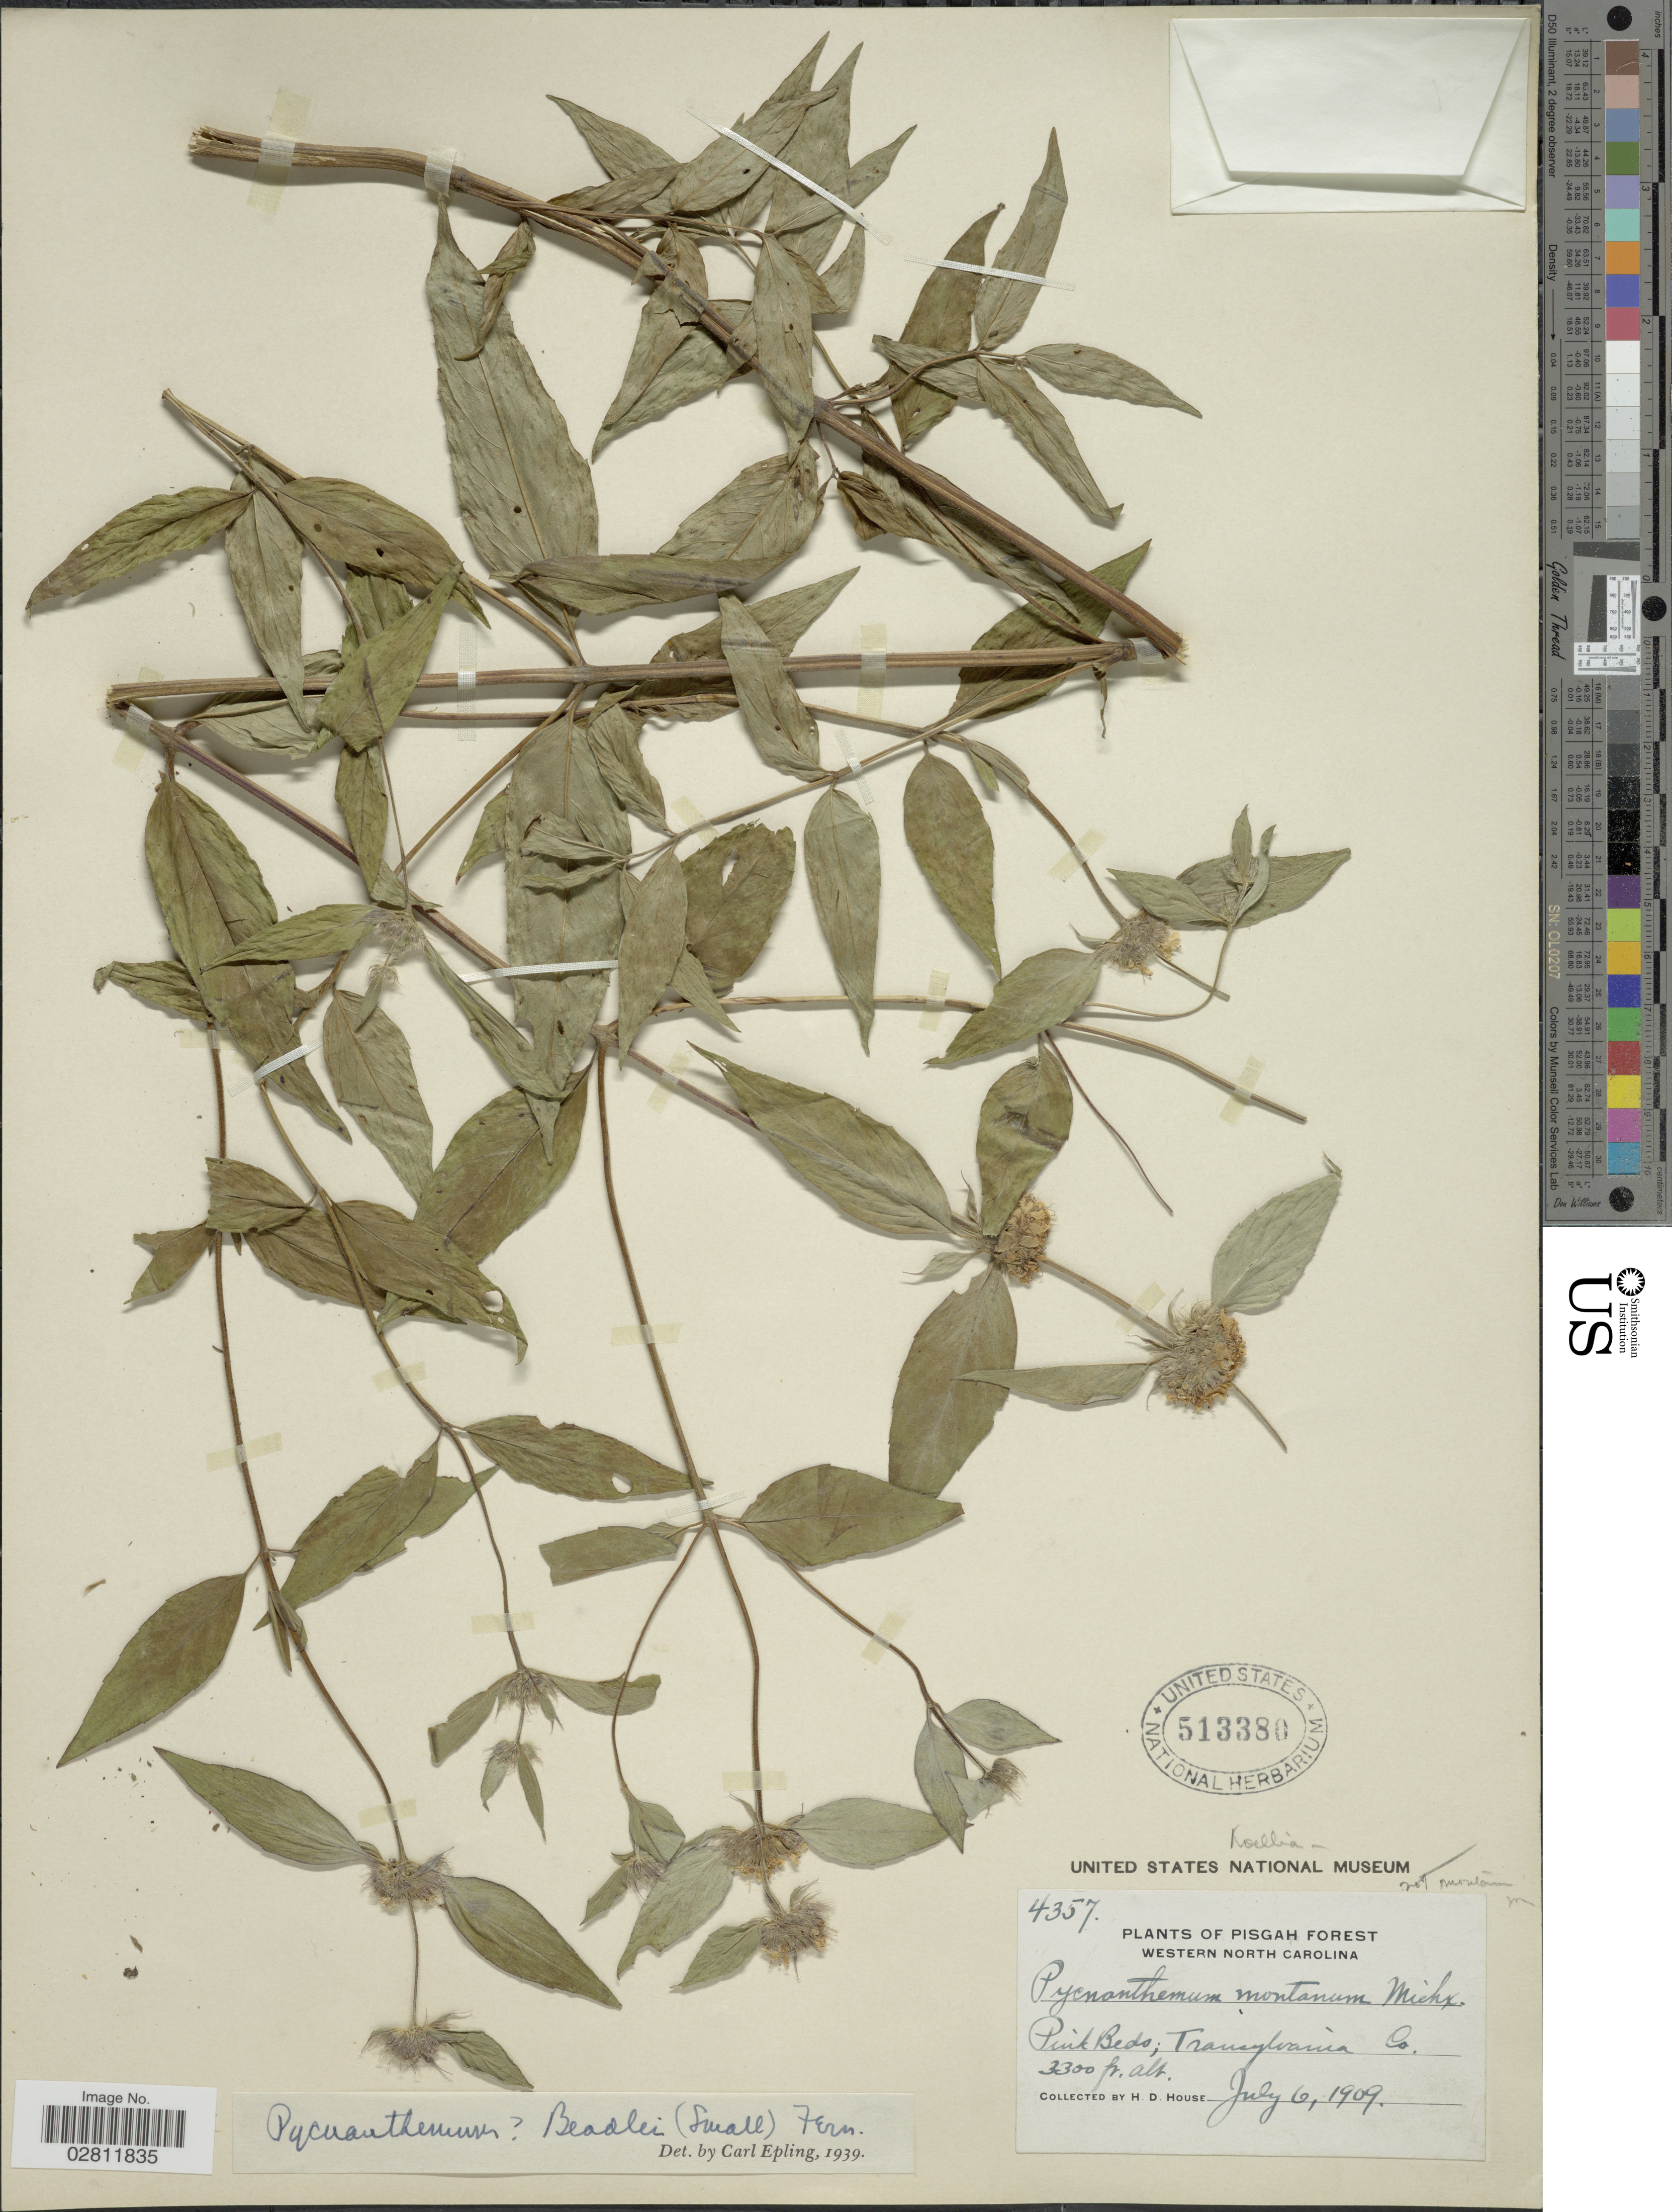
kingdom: Plantae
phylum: Tracheophyta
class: Magnoliopsida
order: Lamiales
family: Lamiaceae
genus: Pycnanthemum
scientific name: Pycnanthemum beadlei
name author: (Small) Fernald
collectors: H. D. House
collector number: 4357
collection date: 1909-07-06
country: United States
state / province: North Carolina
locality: Pisgah Forest. Western North Carolina. Pink Beds; Transylvania Co.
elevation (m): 1006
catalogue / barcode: US 513380